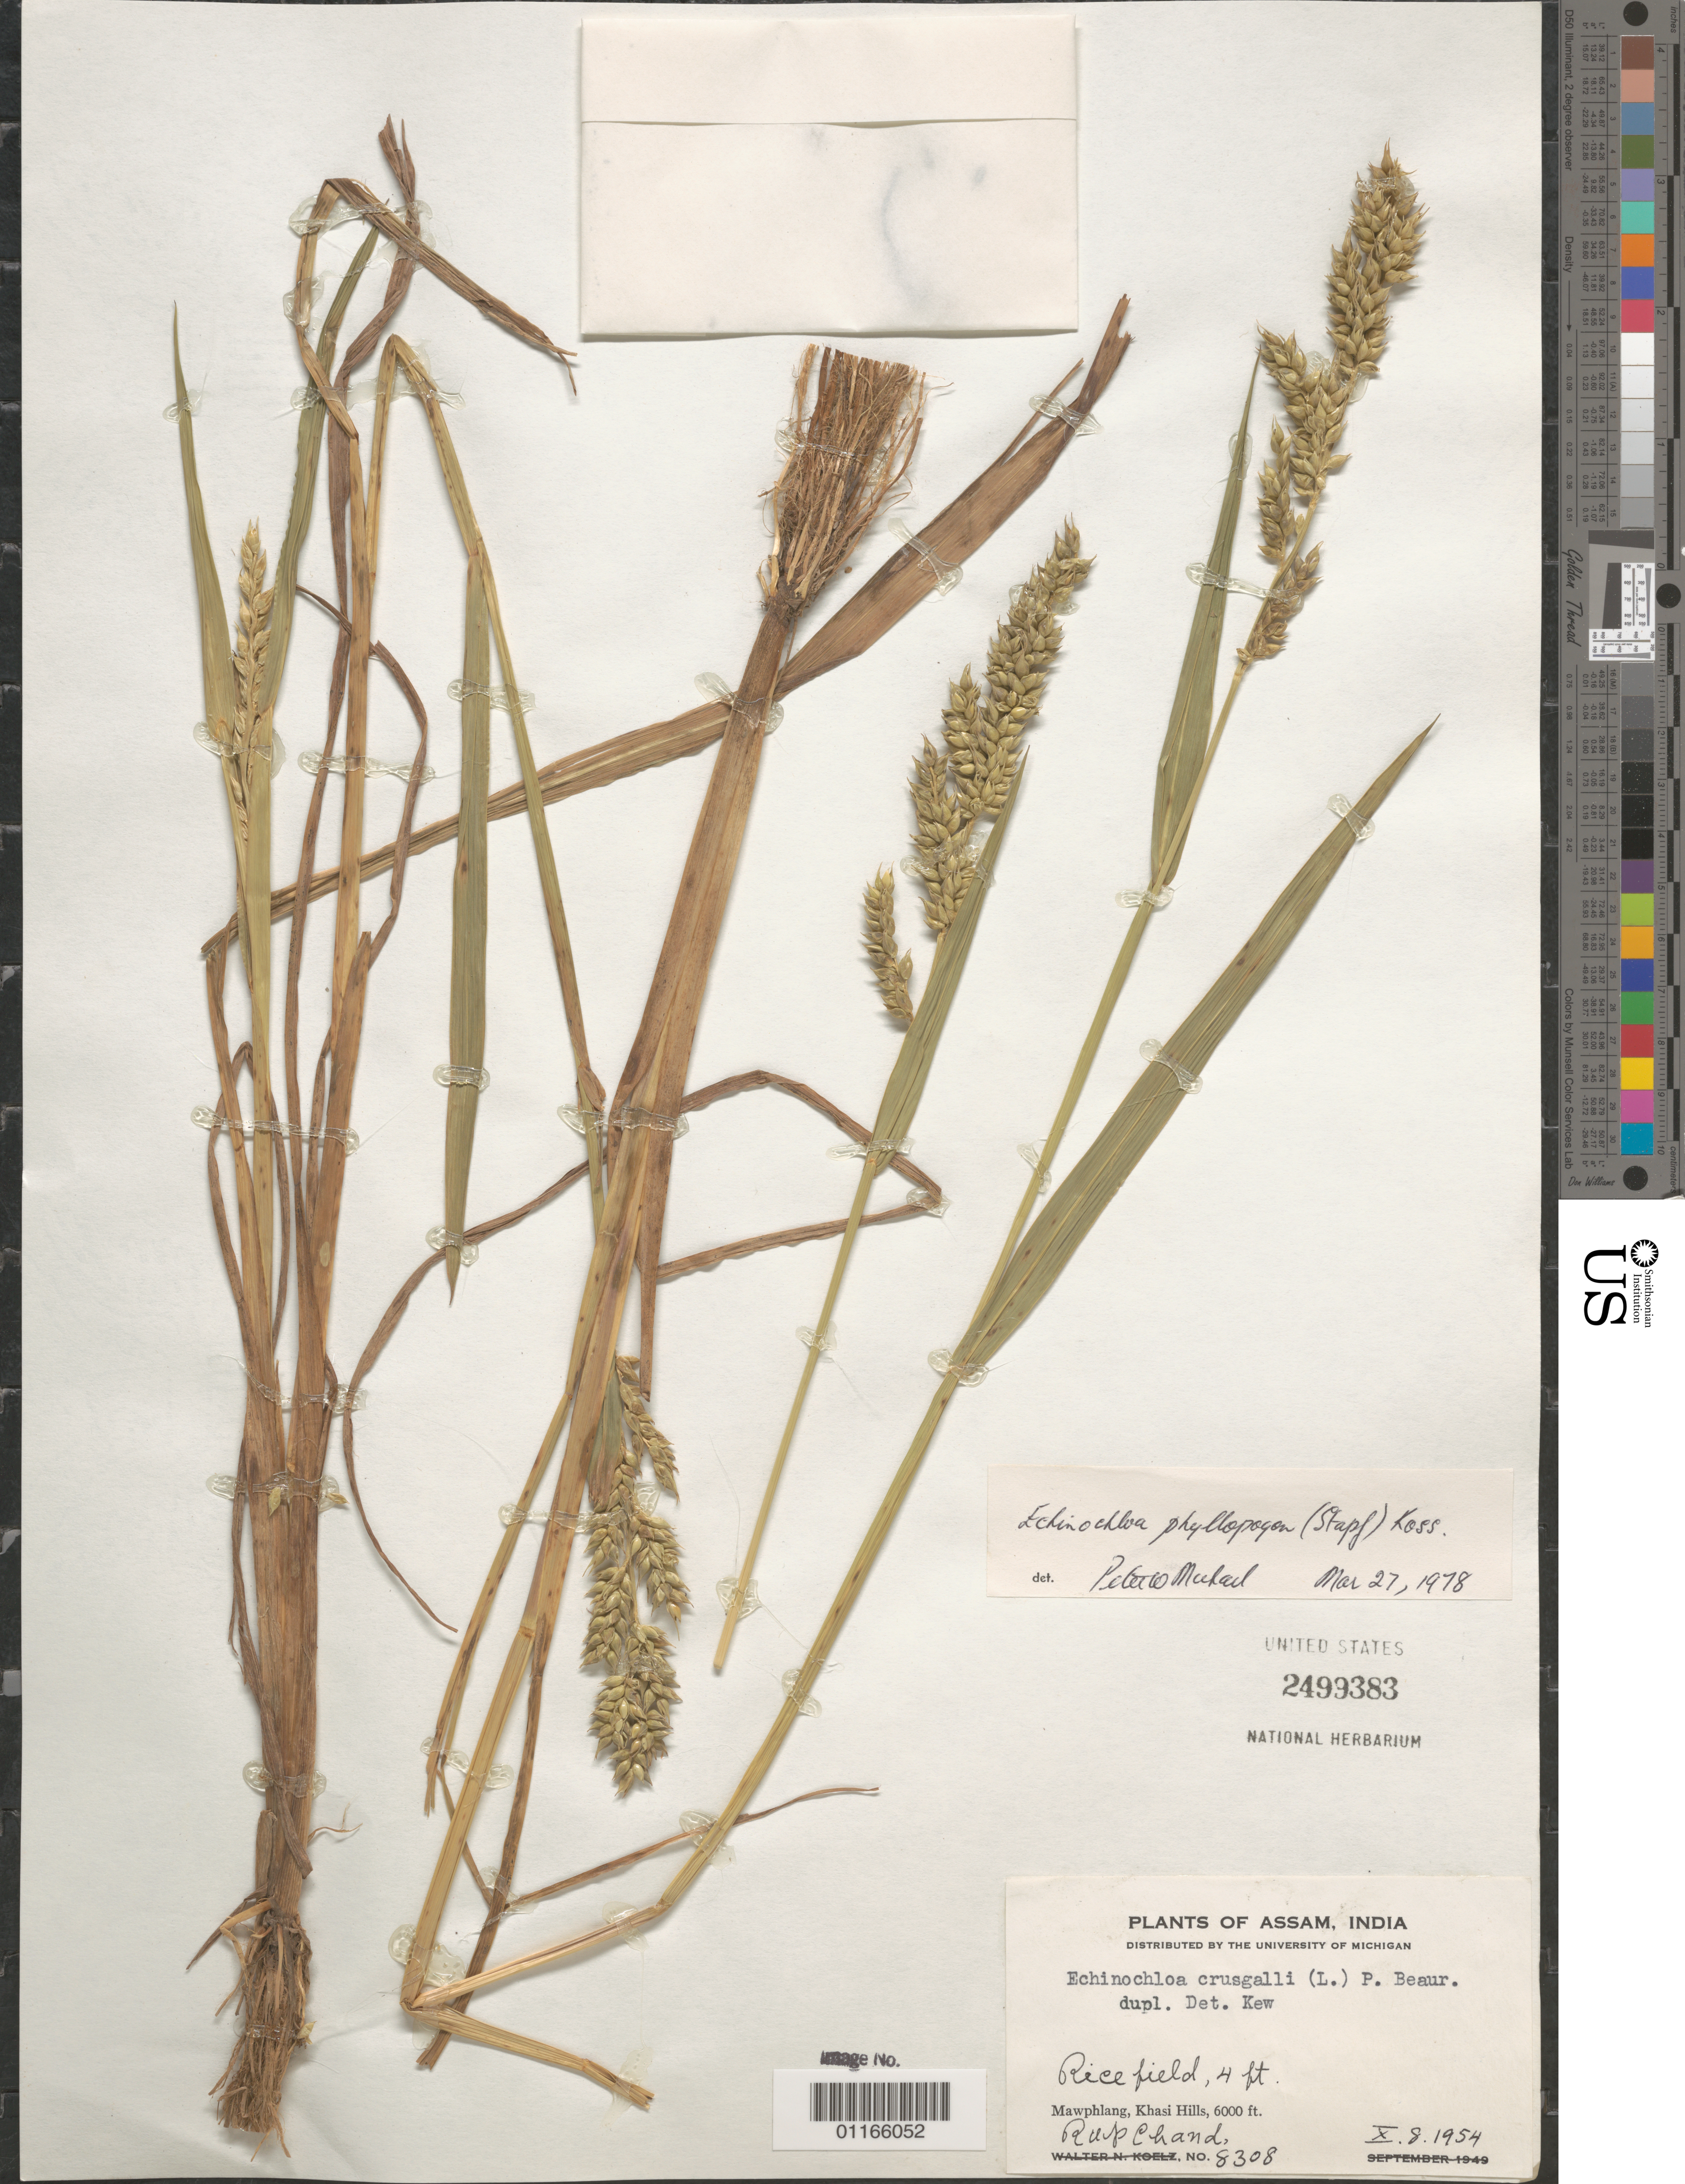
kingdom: Plantae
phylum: Tracheophyta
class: Liliopsida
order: Poales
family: Poaceae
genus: Echinochloa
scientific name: Echinochloa phyllopogon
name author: (Stapf) Stapf ex Kossenko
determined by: Michael, P. W.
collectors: R. Chand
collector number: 8308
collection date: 1954-10-08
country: India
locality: Assam. Mawphlang, Khasi Hills.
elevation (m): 1829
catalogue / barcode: US 2499383